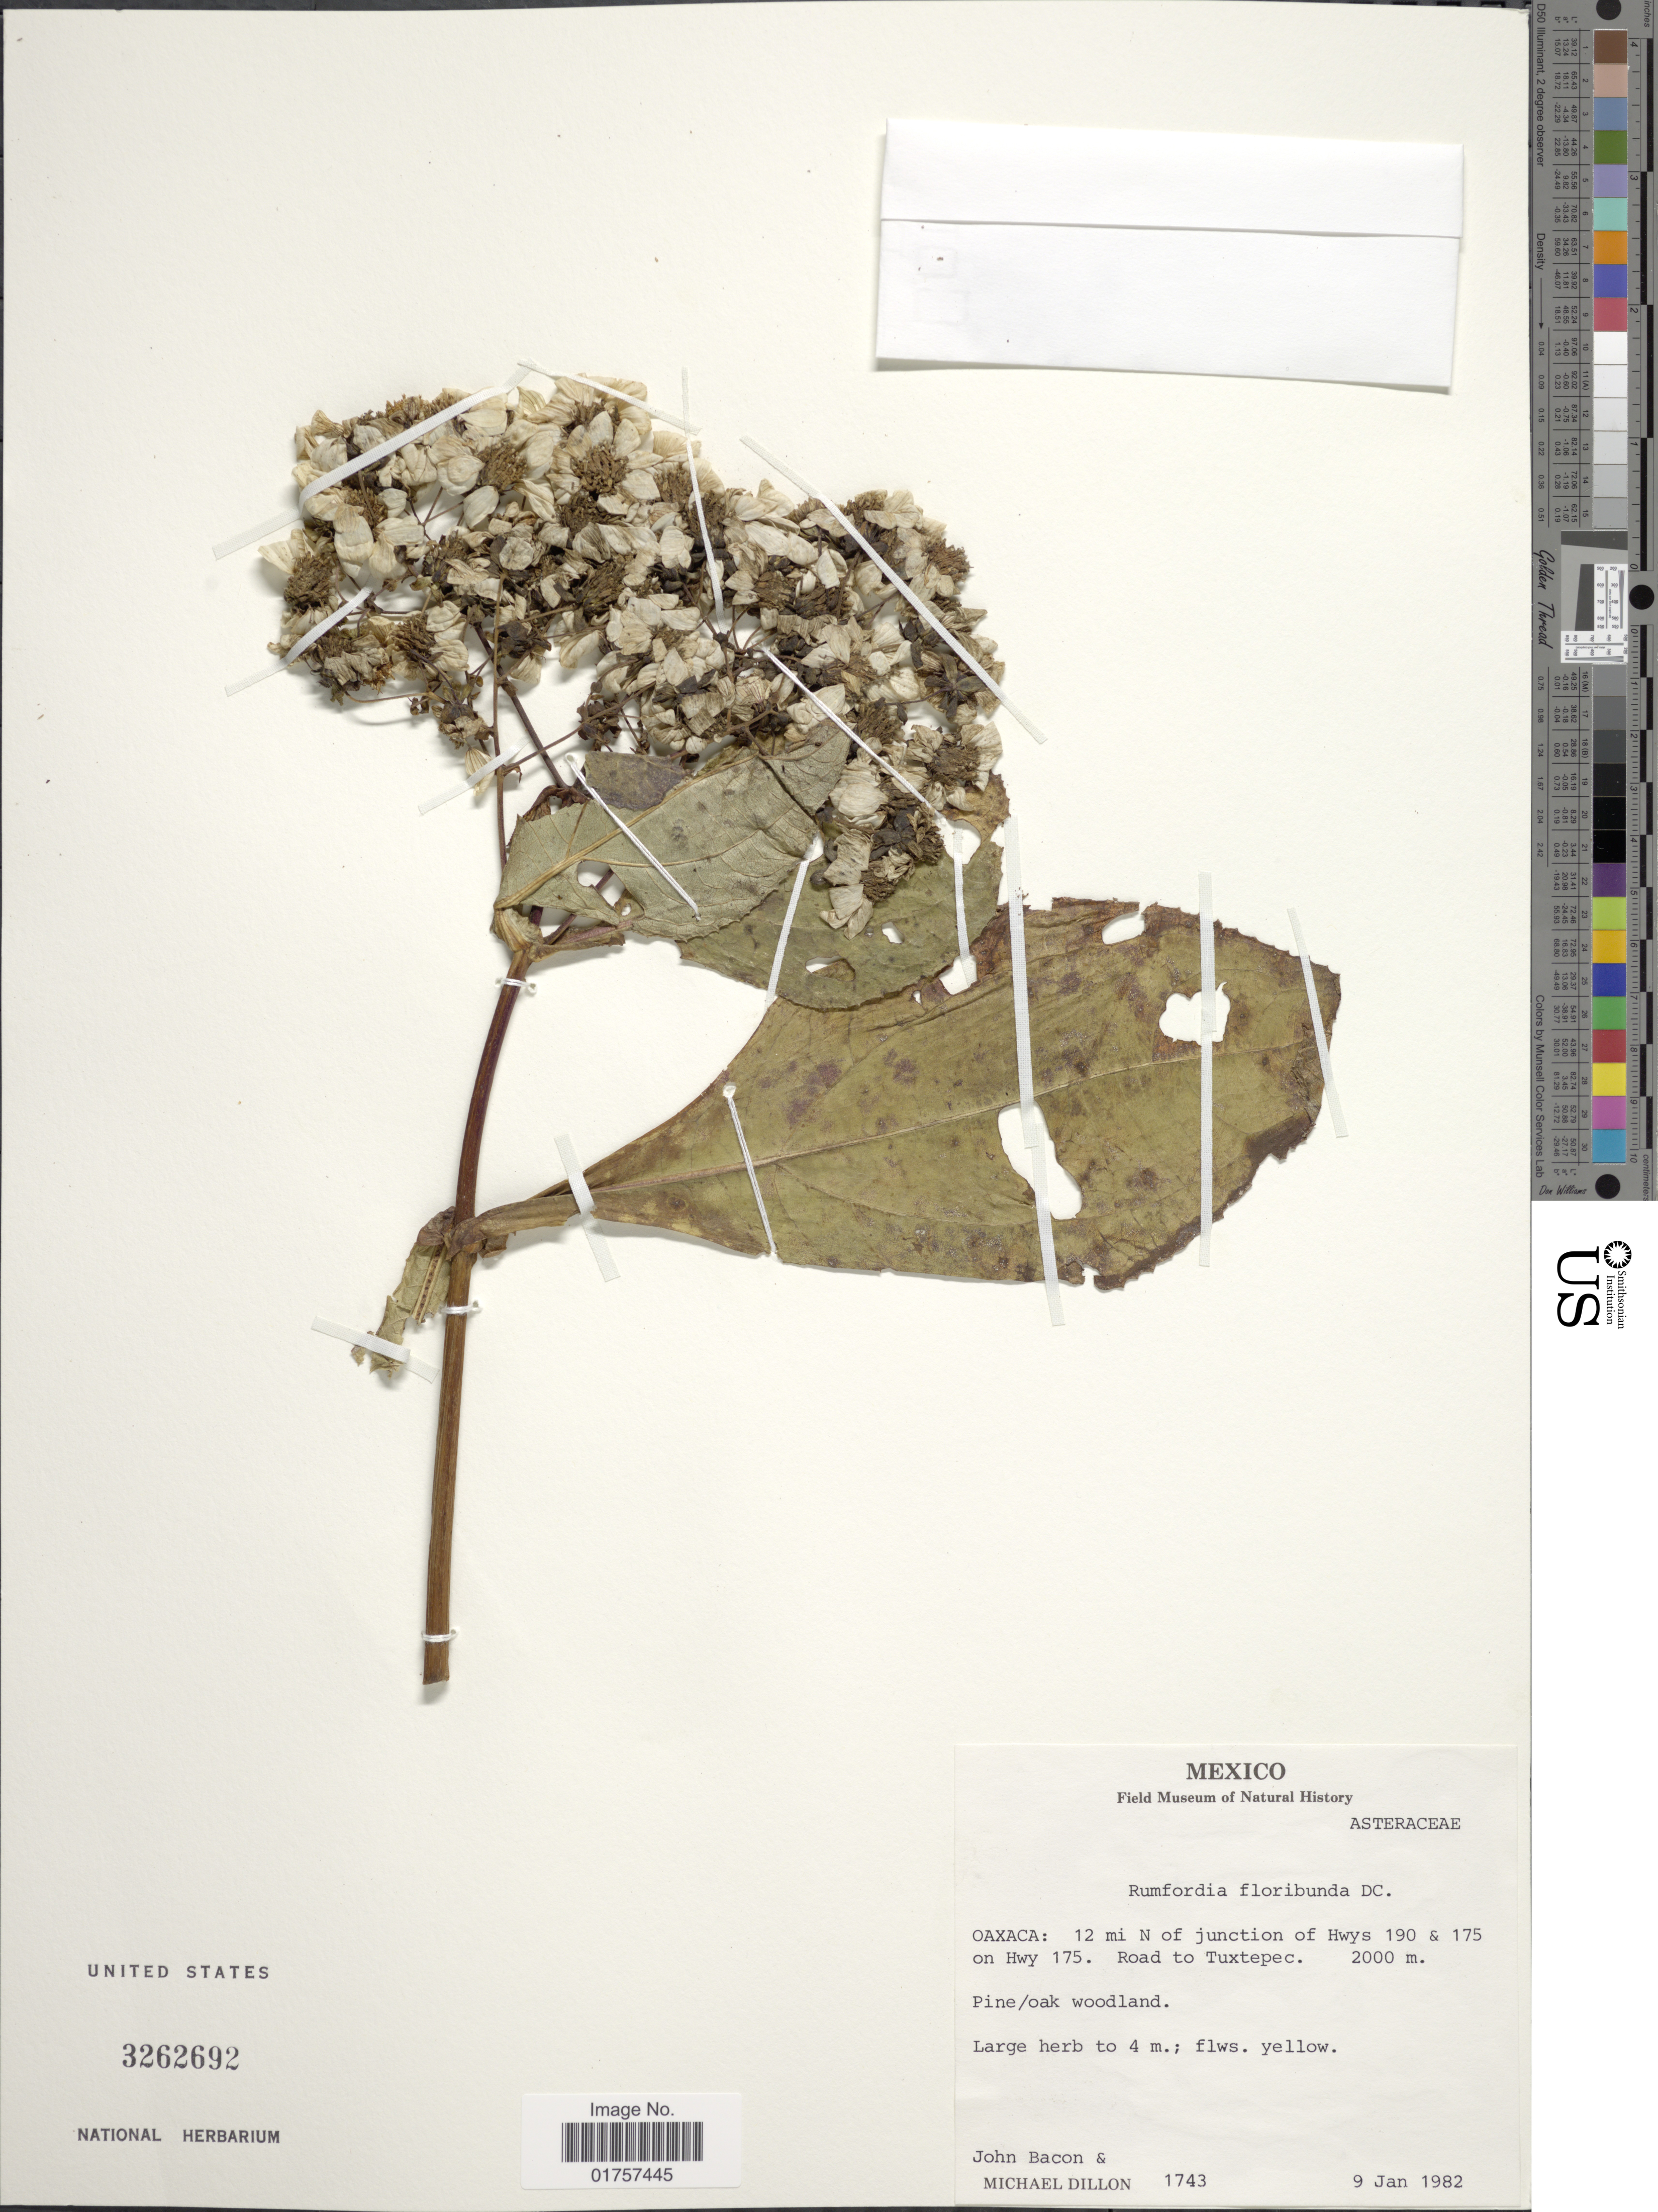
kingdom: Plantae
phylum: Tracheophyta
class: Magnoliopsida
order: Asterales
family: Asteraceae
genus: Rumfordia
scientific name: Rumfordia floribunda var. jaliscensis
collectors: J. Bacon & M. O. Dillon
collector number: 1743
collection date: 1982-01-09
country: Mexico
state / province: Oaxaca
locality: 12 mi N of junction of Hwys 190 & 175 on Hwy 175. Road to Tuxtepec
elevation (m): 2000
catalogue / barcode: US 3262692